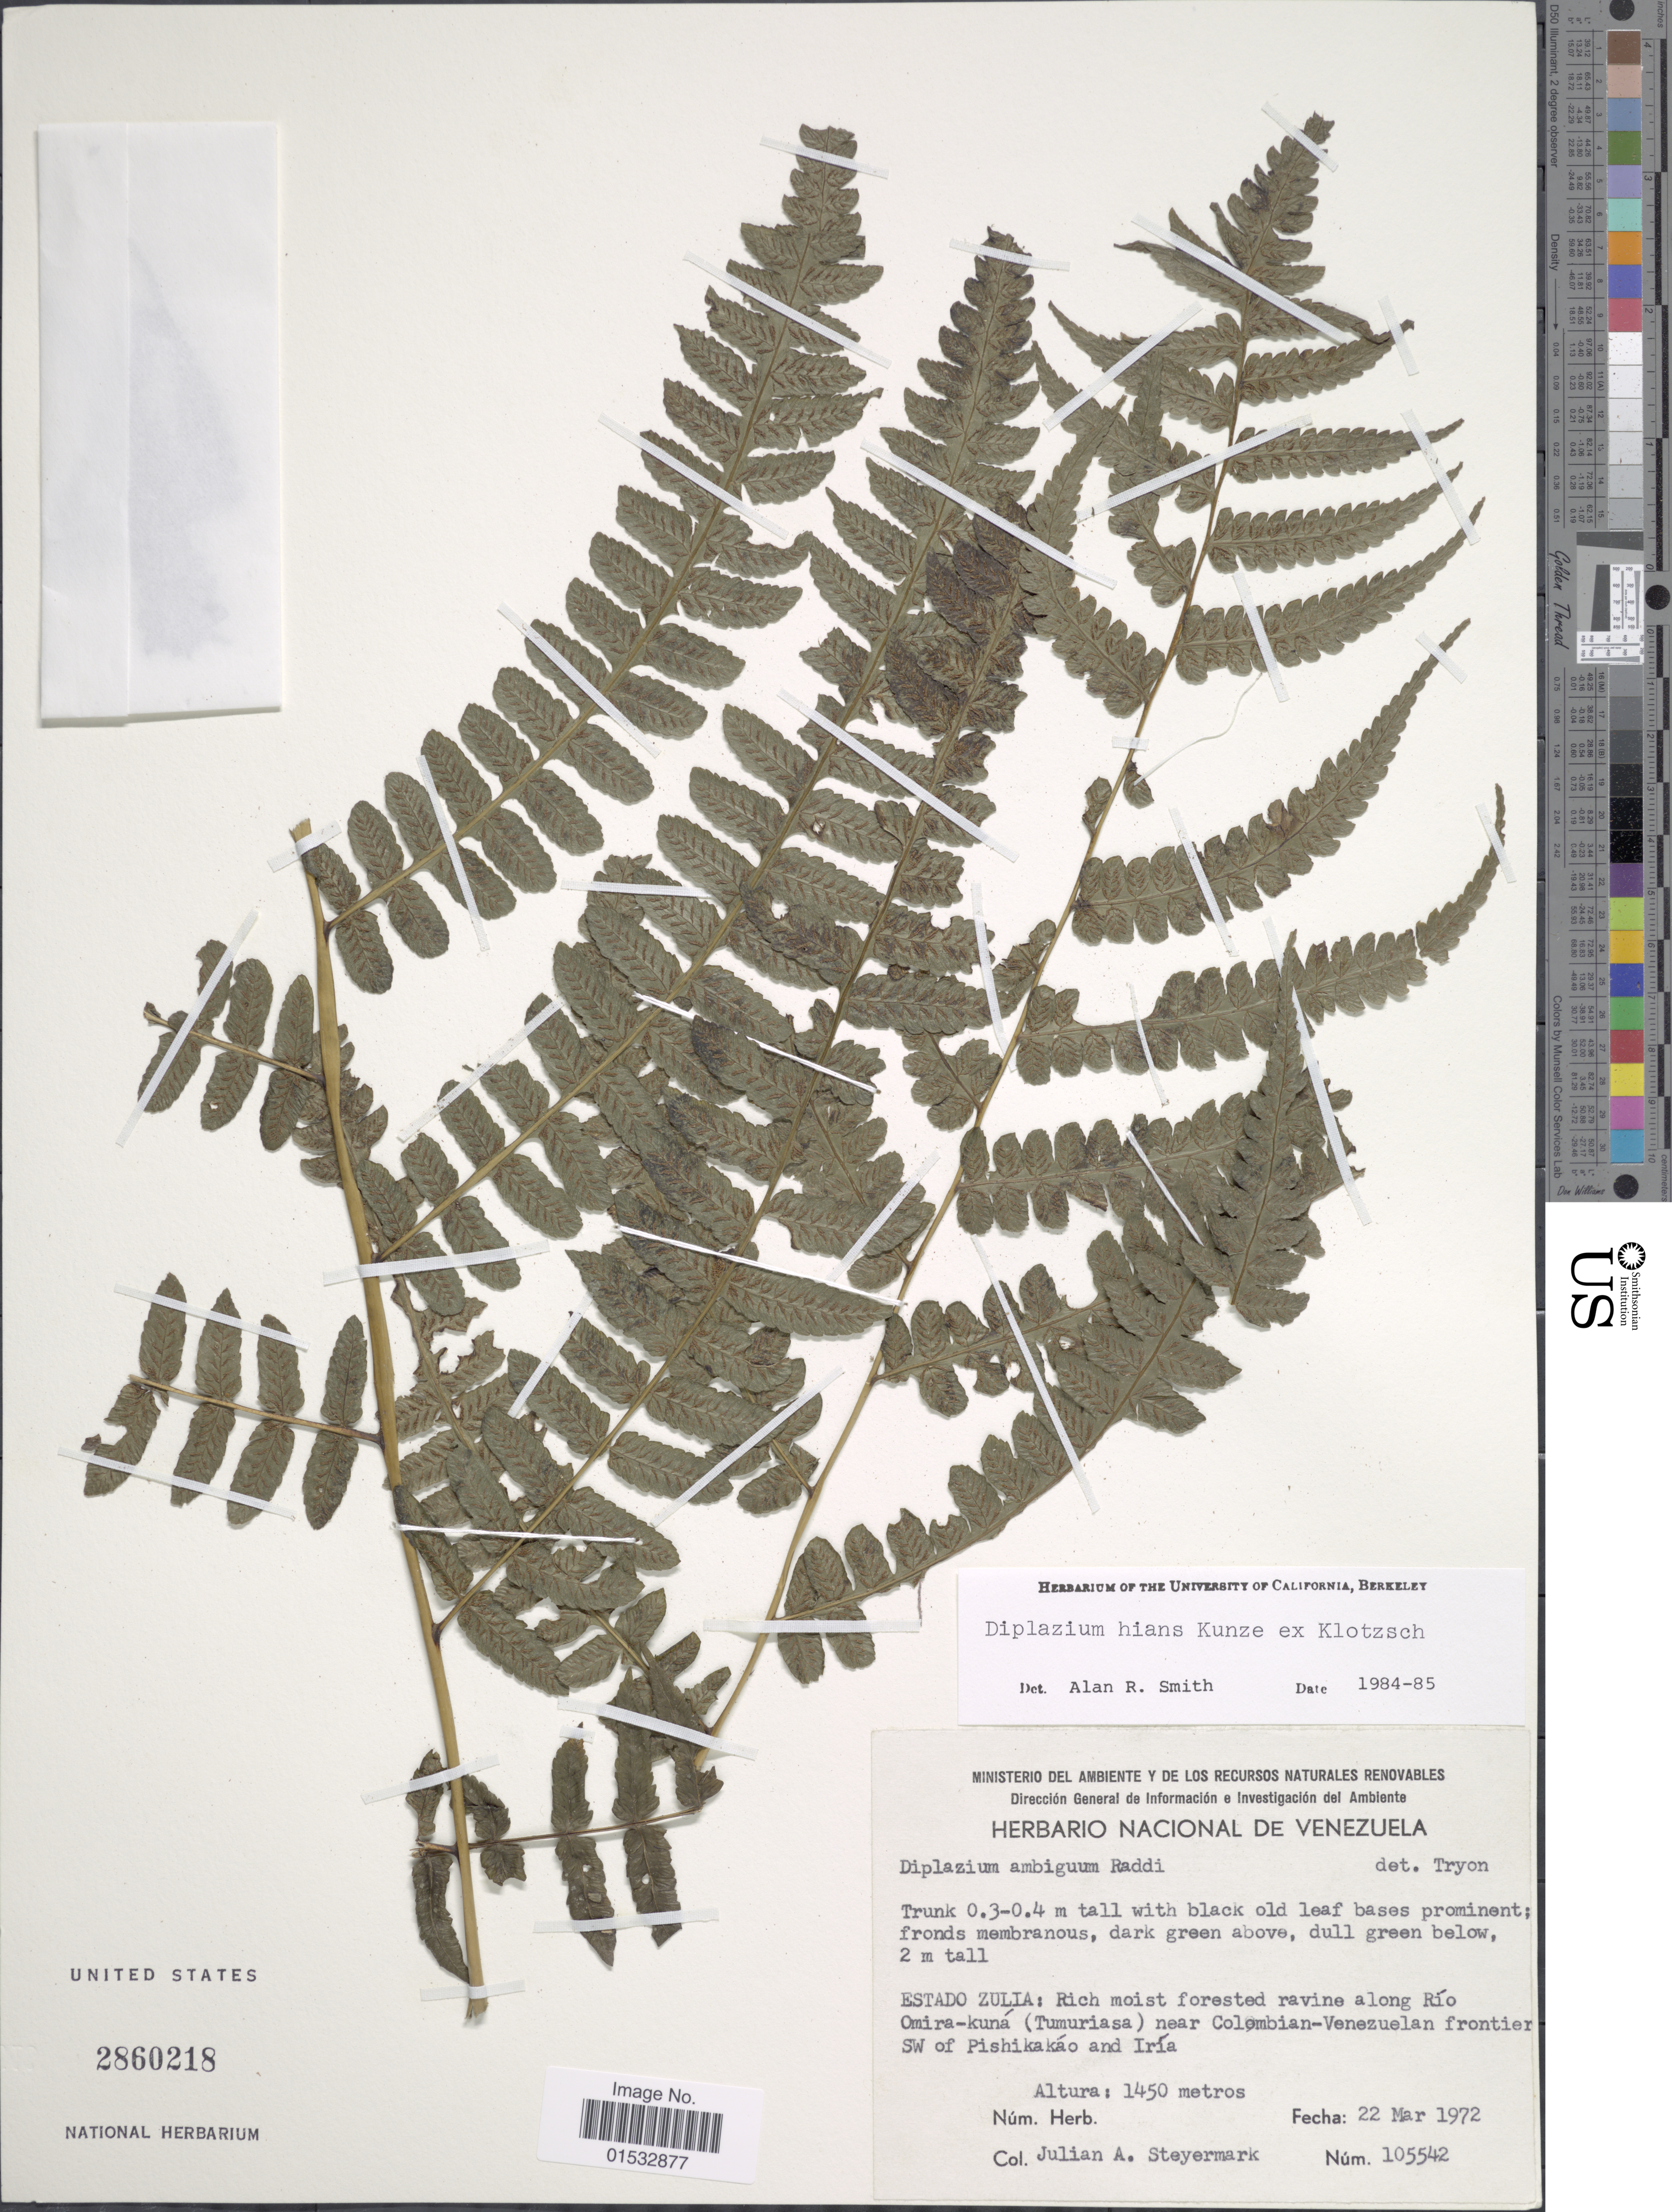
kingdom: Plantae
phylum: Tracheophyta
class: Polypodiopsida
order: Polypodiales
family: Athyriaceae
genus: Diplazium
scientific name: Diplazium hians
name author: Kunze ex Klotzsch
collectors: J. Steyermark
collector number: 105542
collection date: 1972-03-22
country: Venezuela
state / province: Zulia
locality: Rich moist forested ravine alone Río Omira- kuna (Tumuriasa) near Colombian- Venezuelen frontier SW of Pishikakáo and Iría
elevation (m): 1450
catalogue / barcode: US 2860218